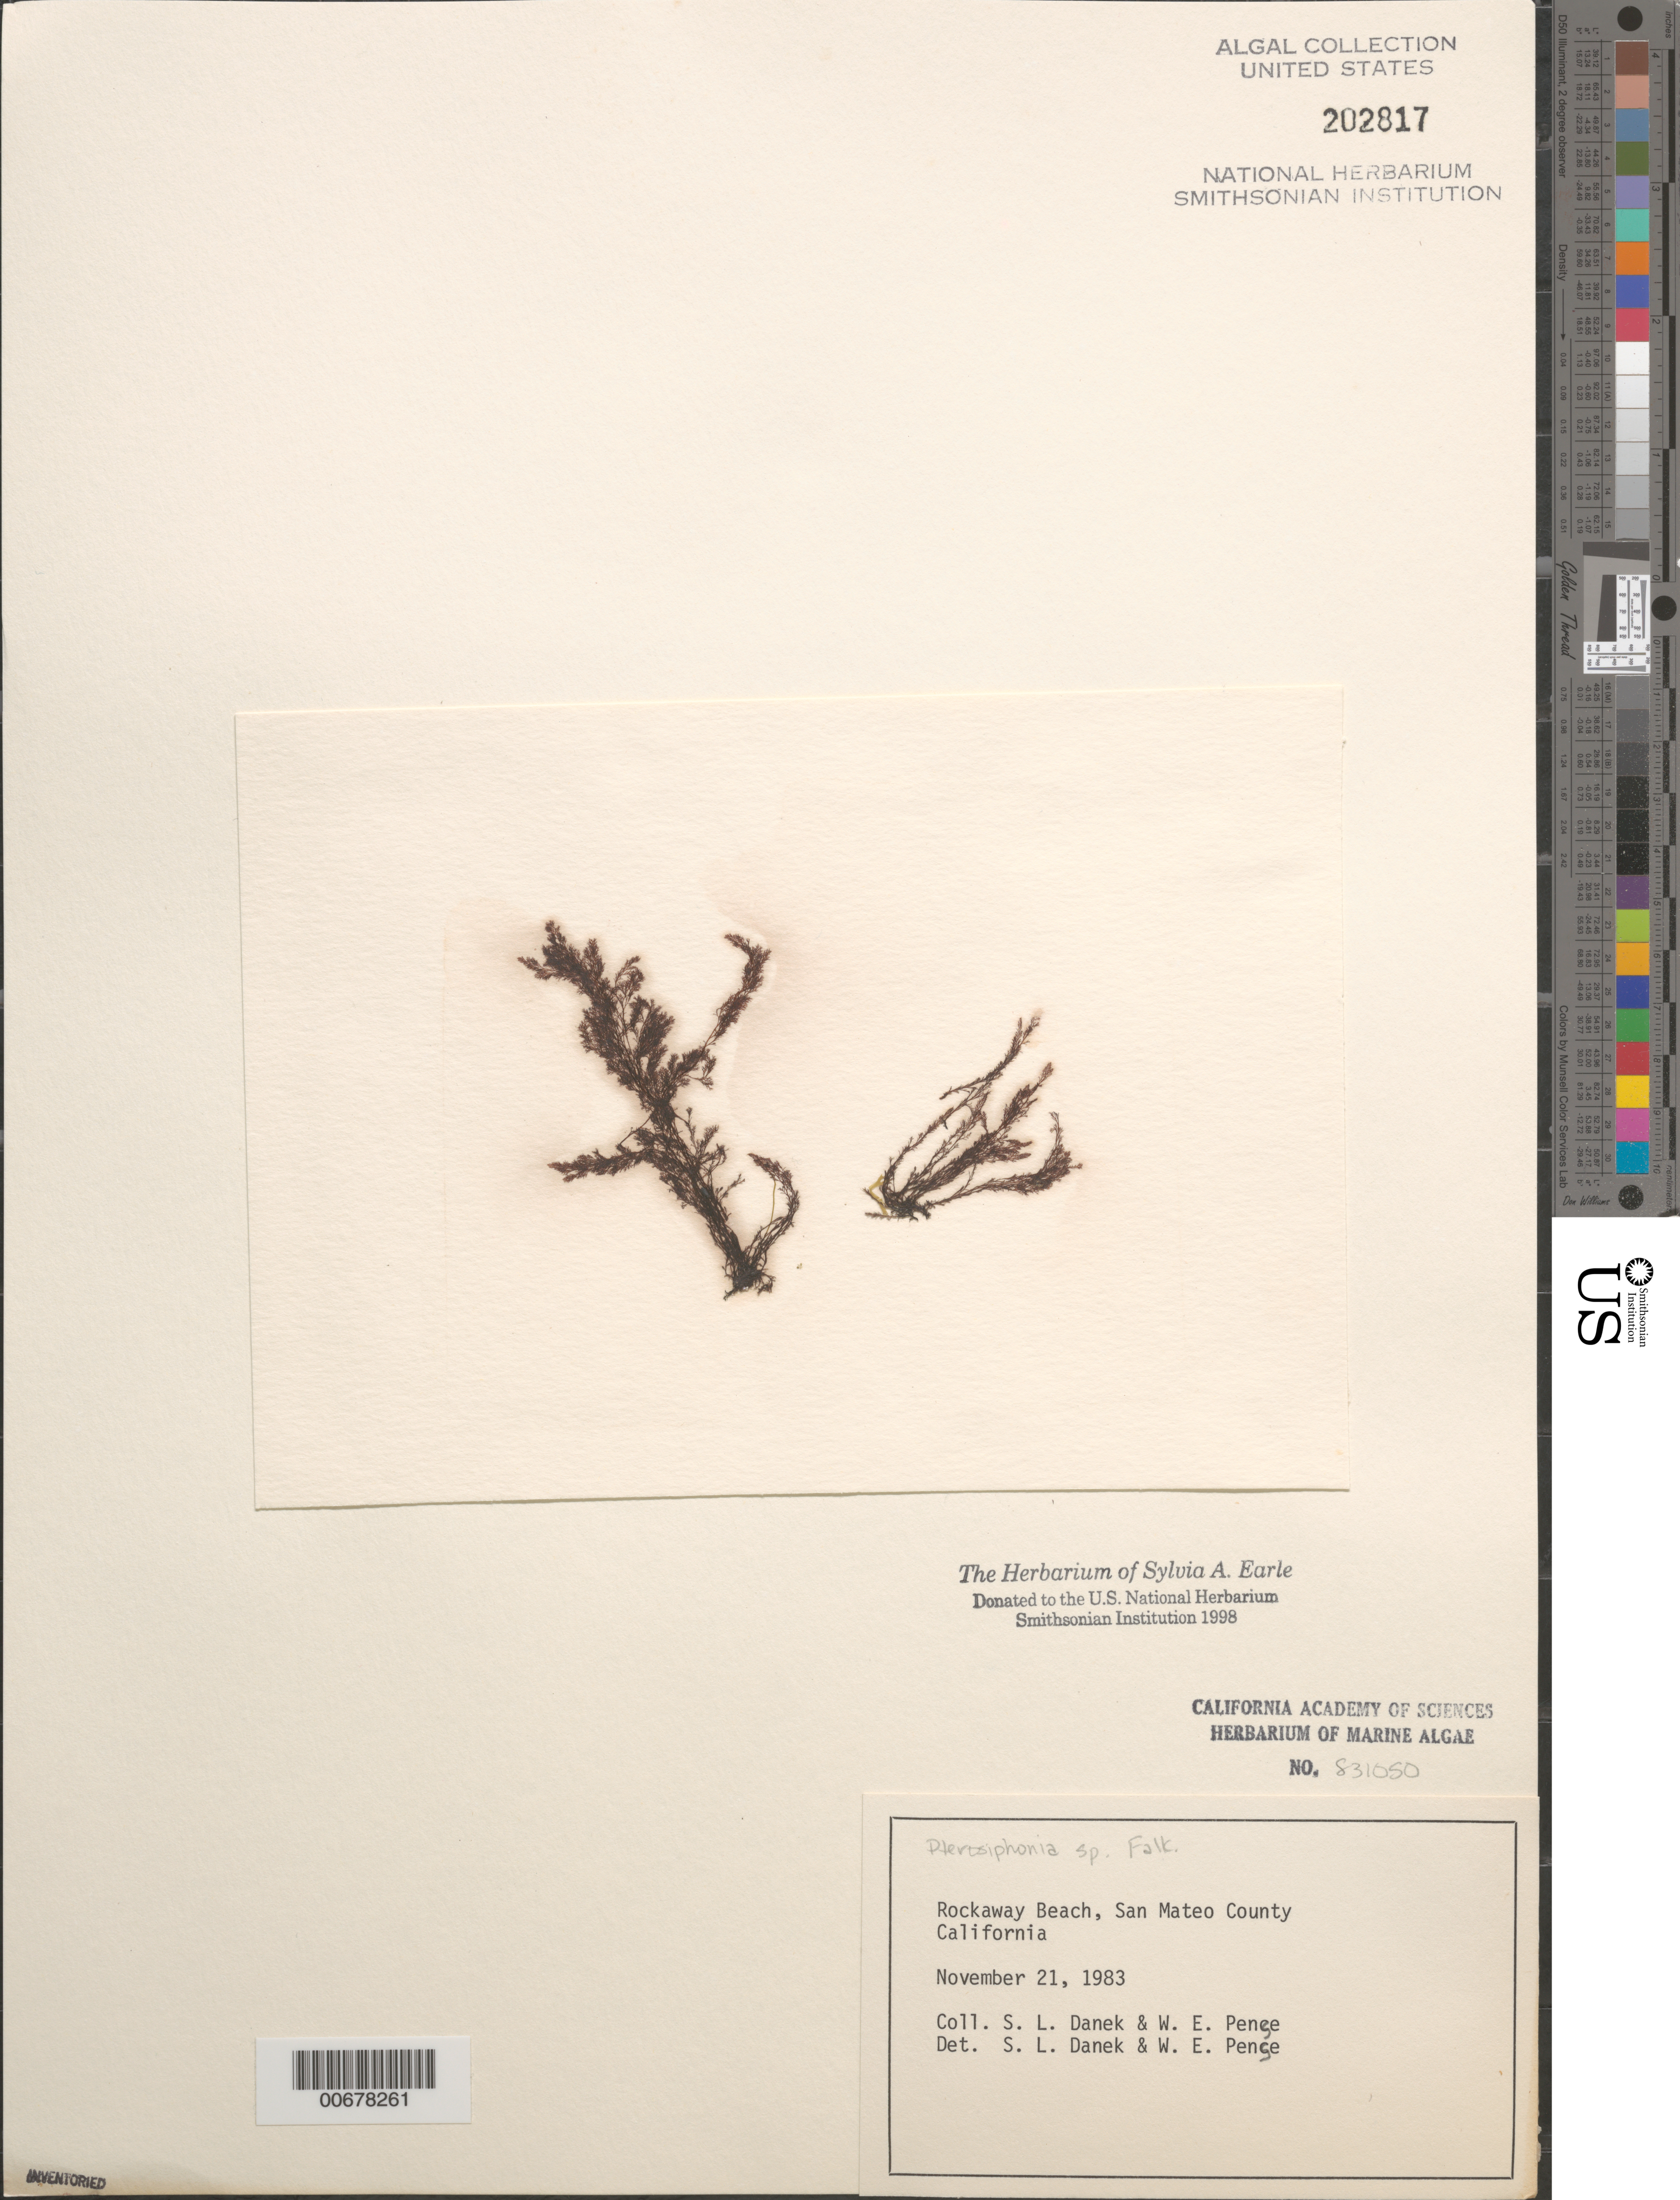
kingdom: Plantae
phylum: Rhodophyta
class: Florideophyceae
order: Ceramiales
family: Rhodomelaceae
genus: Pterosiphonia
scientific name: Pterosiphonia sp.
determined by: Danek, S. L.; Pense, W. E.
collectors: S. Danek & W. Pense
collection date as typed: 21 Nov 1983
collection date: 1983-11-21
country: United States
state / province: California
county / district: San Mateo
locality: Rockaway Beach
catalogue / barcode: US 202817